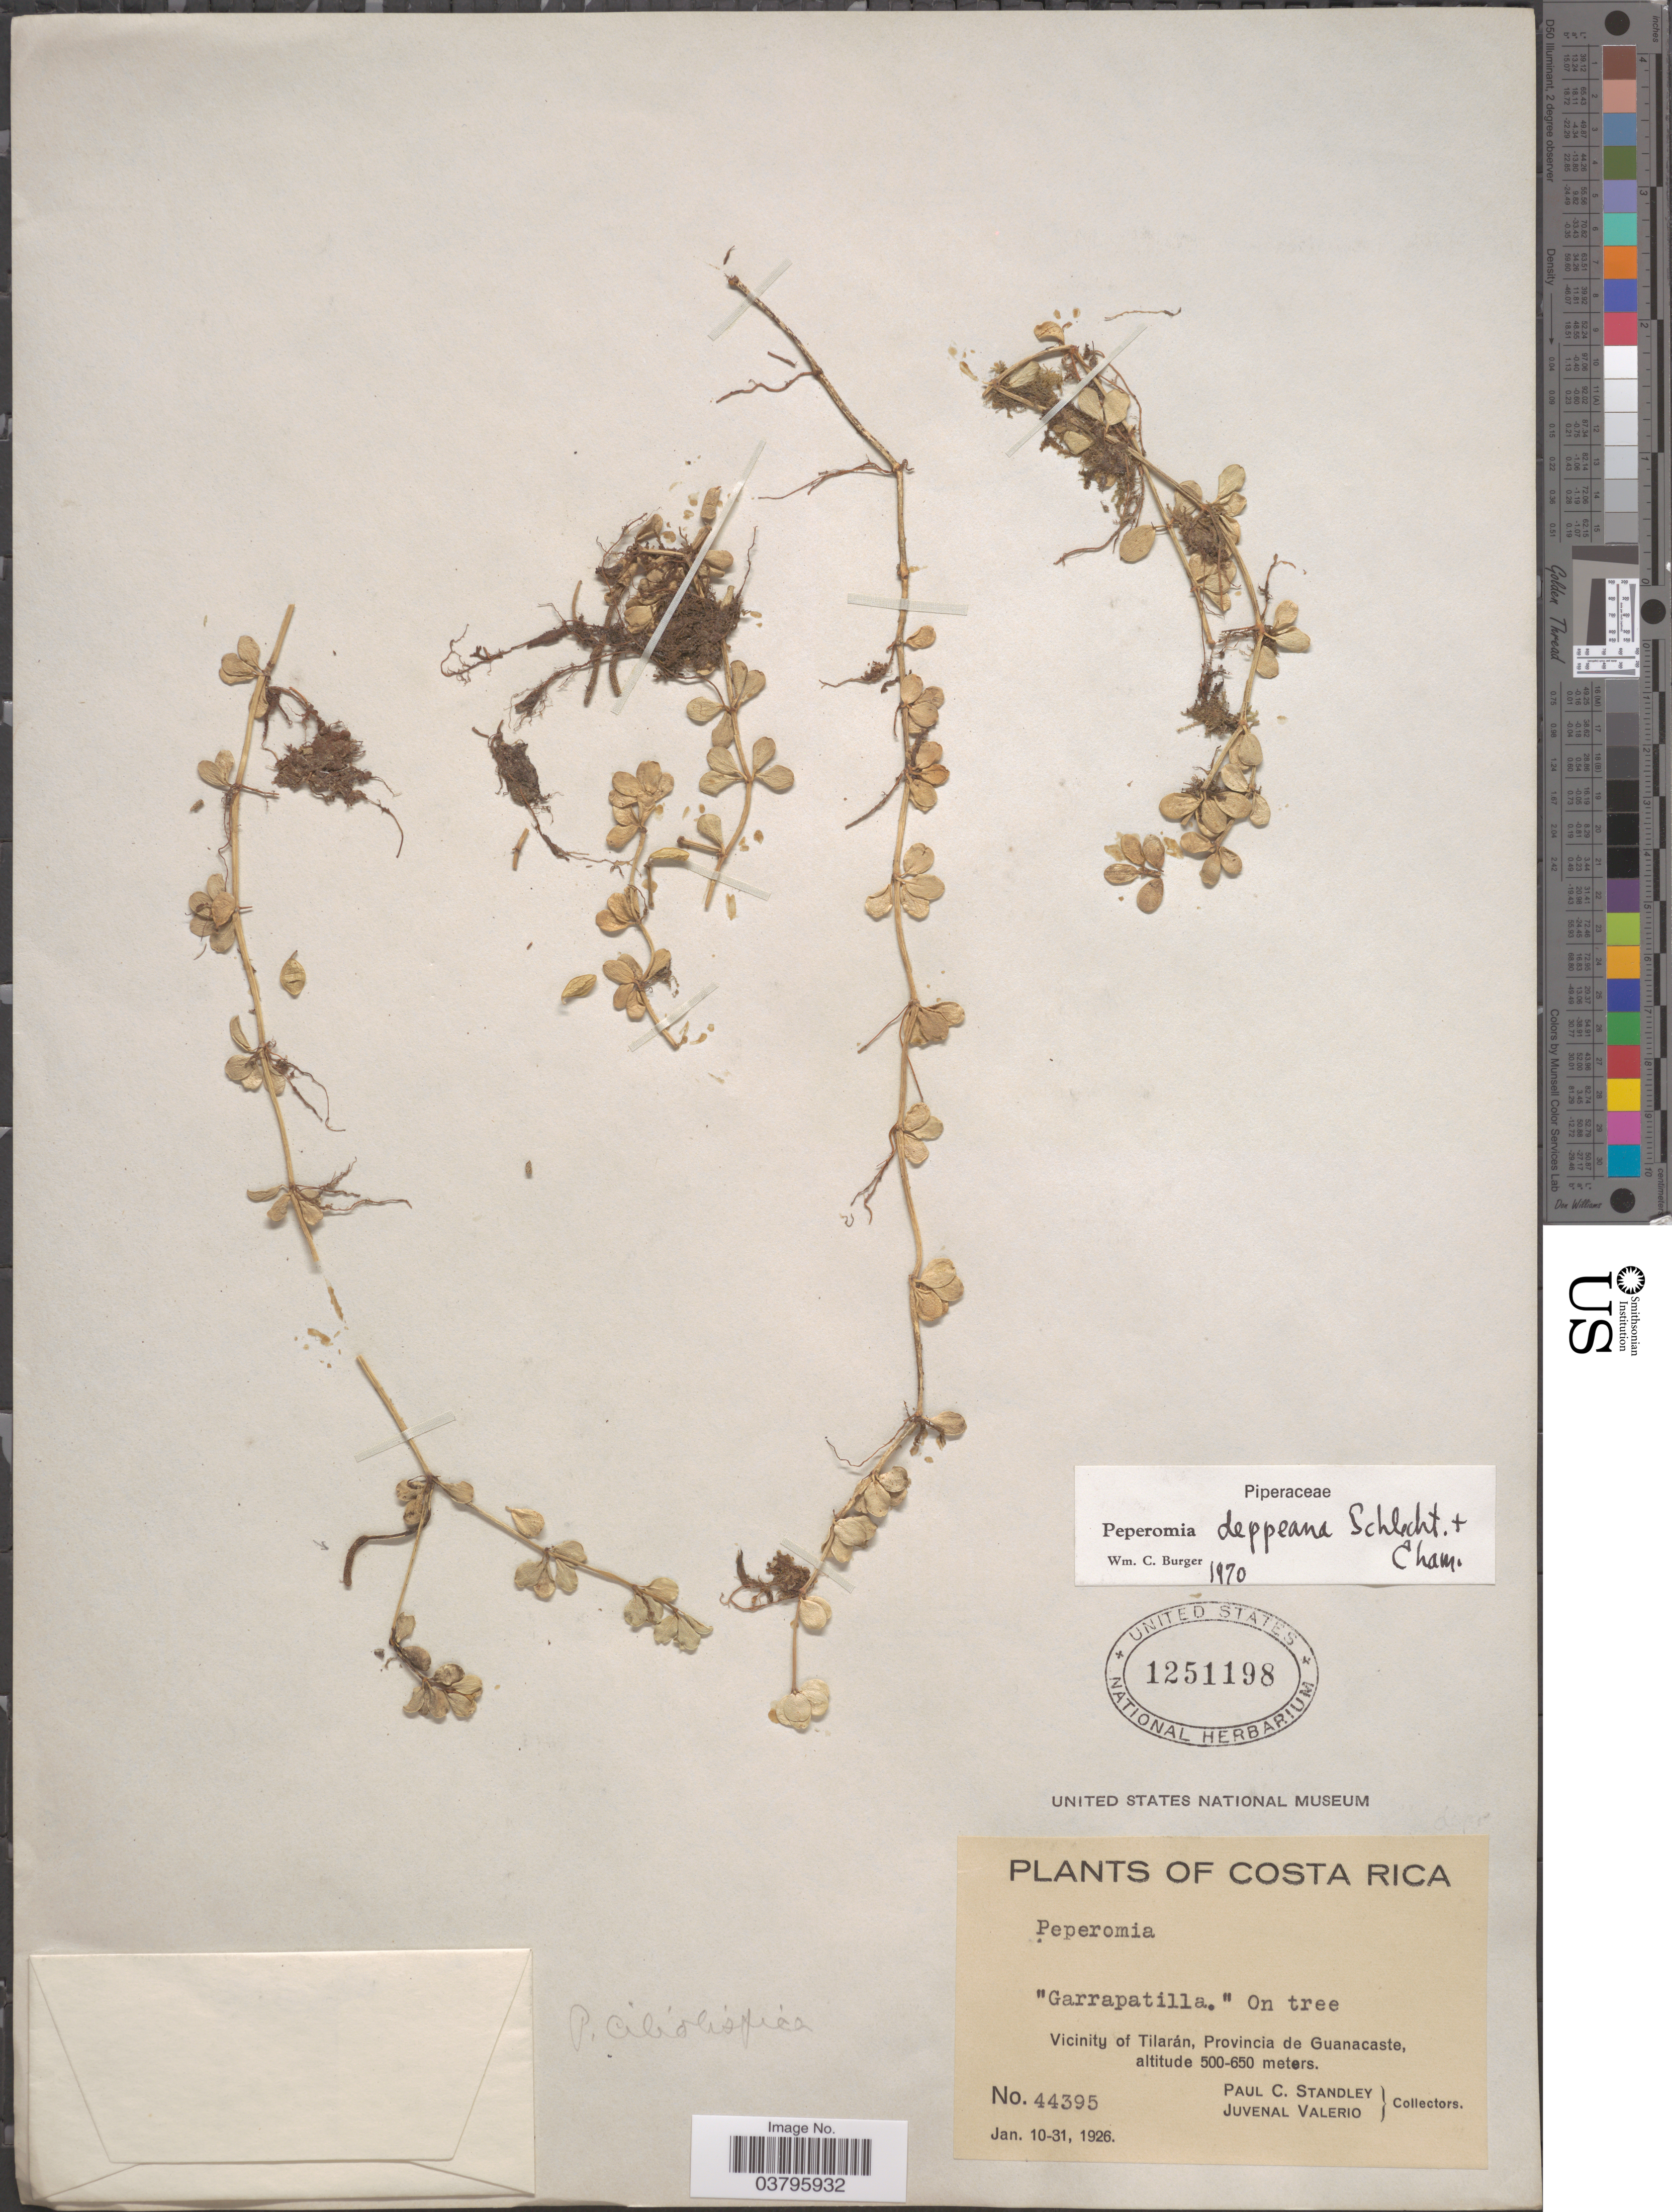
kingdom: Plantae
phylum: Tracheophyta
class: Magnoliopsida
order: Piperales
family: Piperaceae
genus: Peperomia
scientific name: Peperomia deppeana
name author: Schltdl. & Cham.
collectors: P. C. Standley & J. Valerio R.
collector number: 44395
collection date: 1926-01-10/1926-01-31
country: Costa Rica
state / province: Guanacaste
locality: Vicinity of Tilarán.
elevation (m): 500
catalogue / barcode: US 1251198